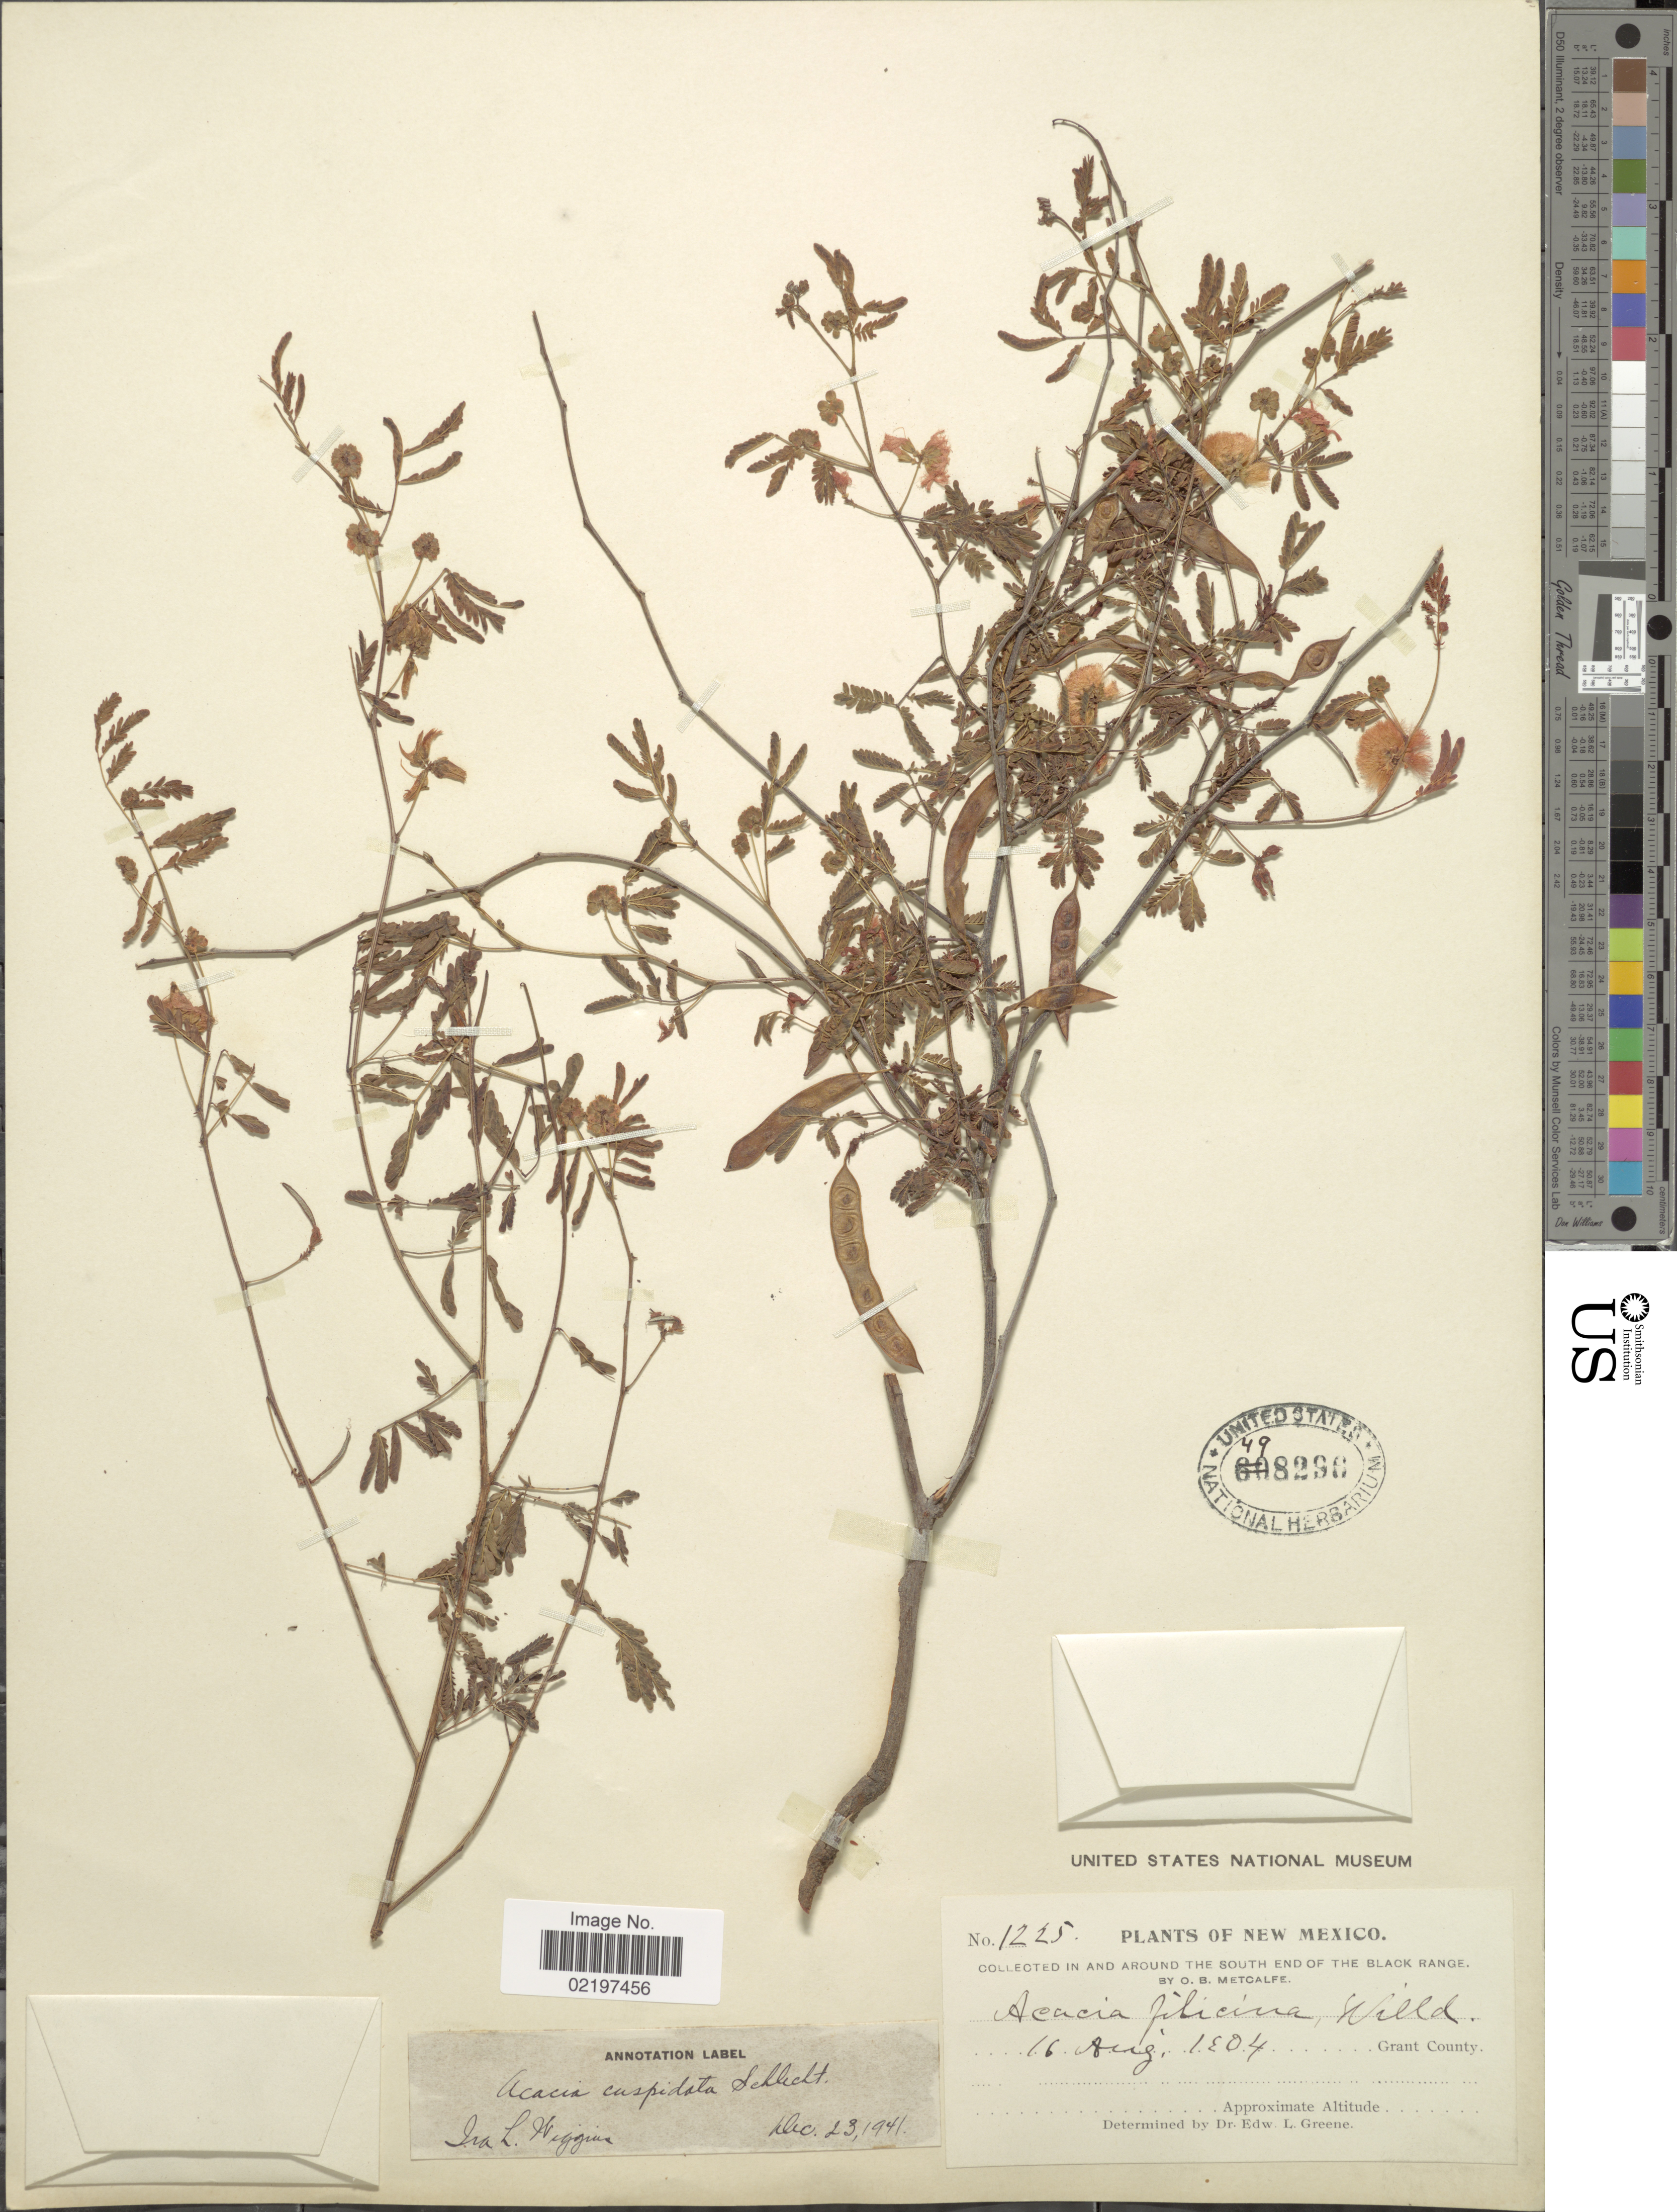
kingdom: Plantae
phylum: Tracheophyta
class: Magnoliopsida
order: Fabales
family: Fabaceae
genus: Acaciella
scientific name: Acaciella angustissima var. texensis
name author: (Nutt. ex Torr. & A. Gray) L. Rico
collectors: O. B. Metcalfe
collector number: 1225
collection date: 1904-08-16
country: United States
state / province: New Mexico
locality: In and around end of the Black Range, Grant County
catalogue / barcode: US 498296